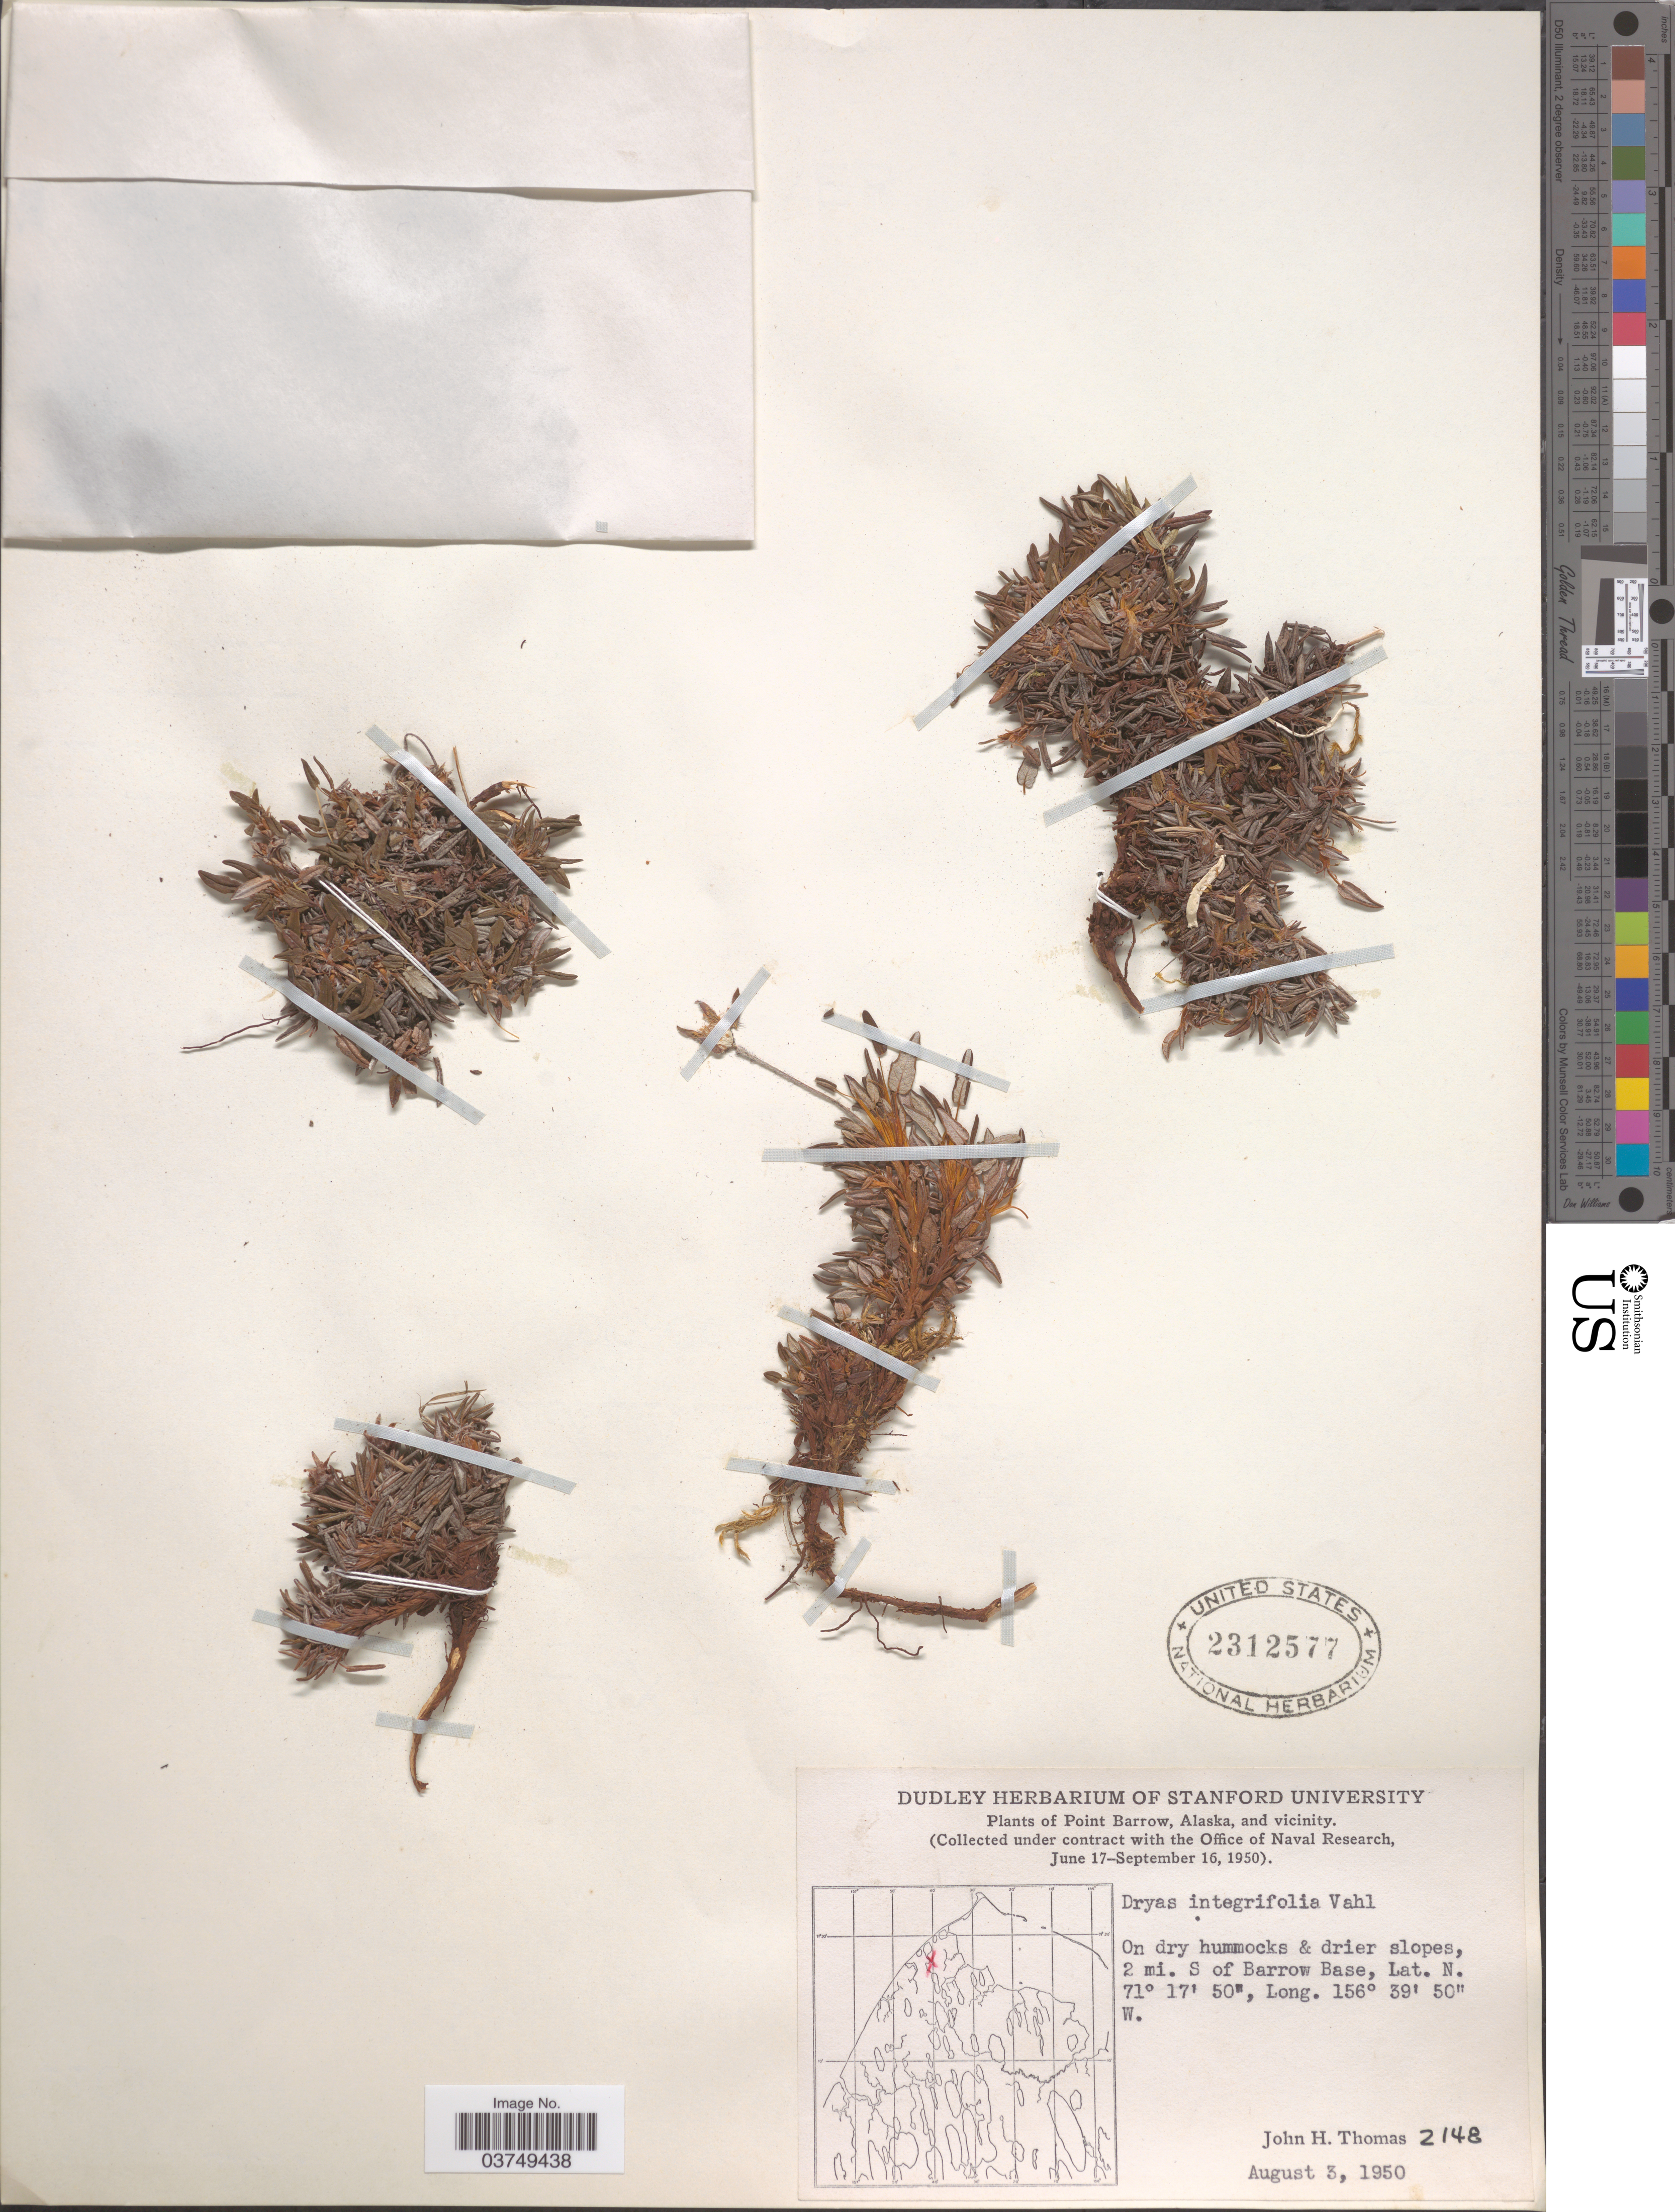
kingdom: Plantae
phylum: Tracheophyta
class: Magnoliopsida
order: Rosales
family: Rosaceae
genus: Dryas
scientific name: Dryas integrifolia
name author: Vahl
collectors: J. H. Thomas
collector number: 2148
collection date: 1950-08-03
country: United States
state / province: Alaska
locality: Point Barrow, and vicinity. 2 mi. S of Barrow Base.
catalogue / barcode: US 2312577